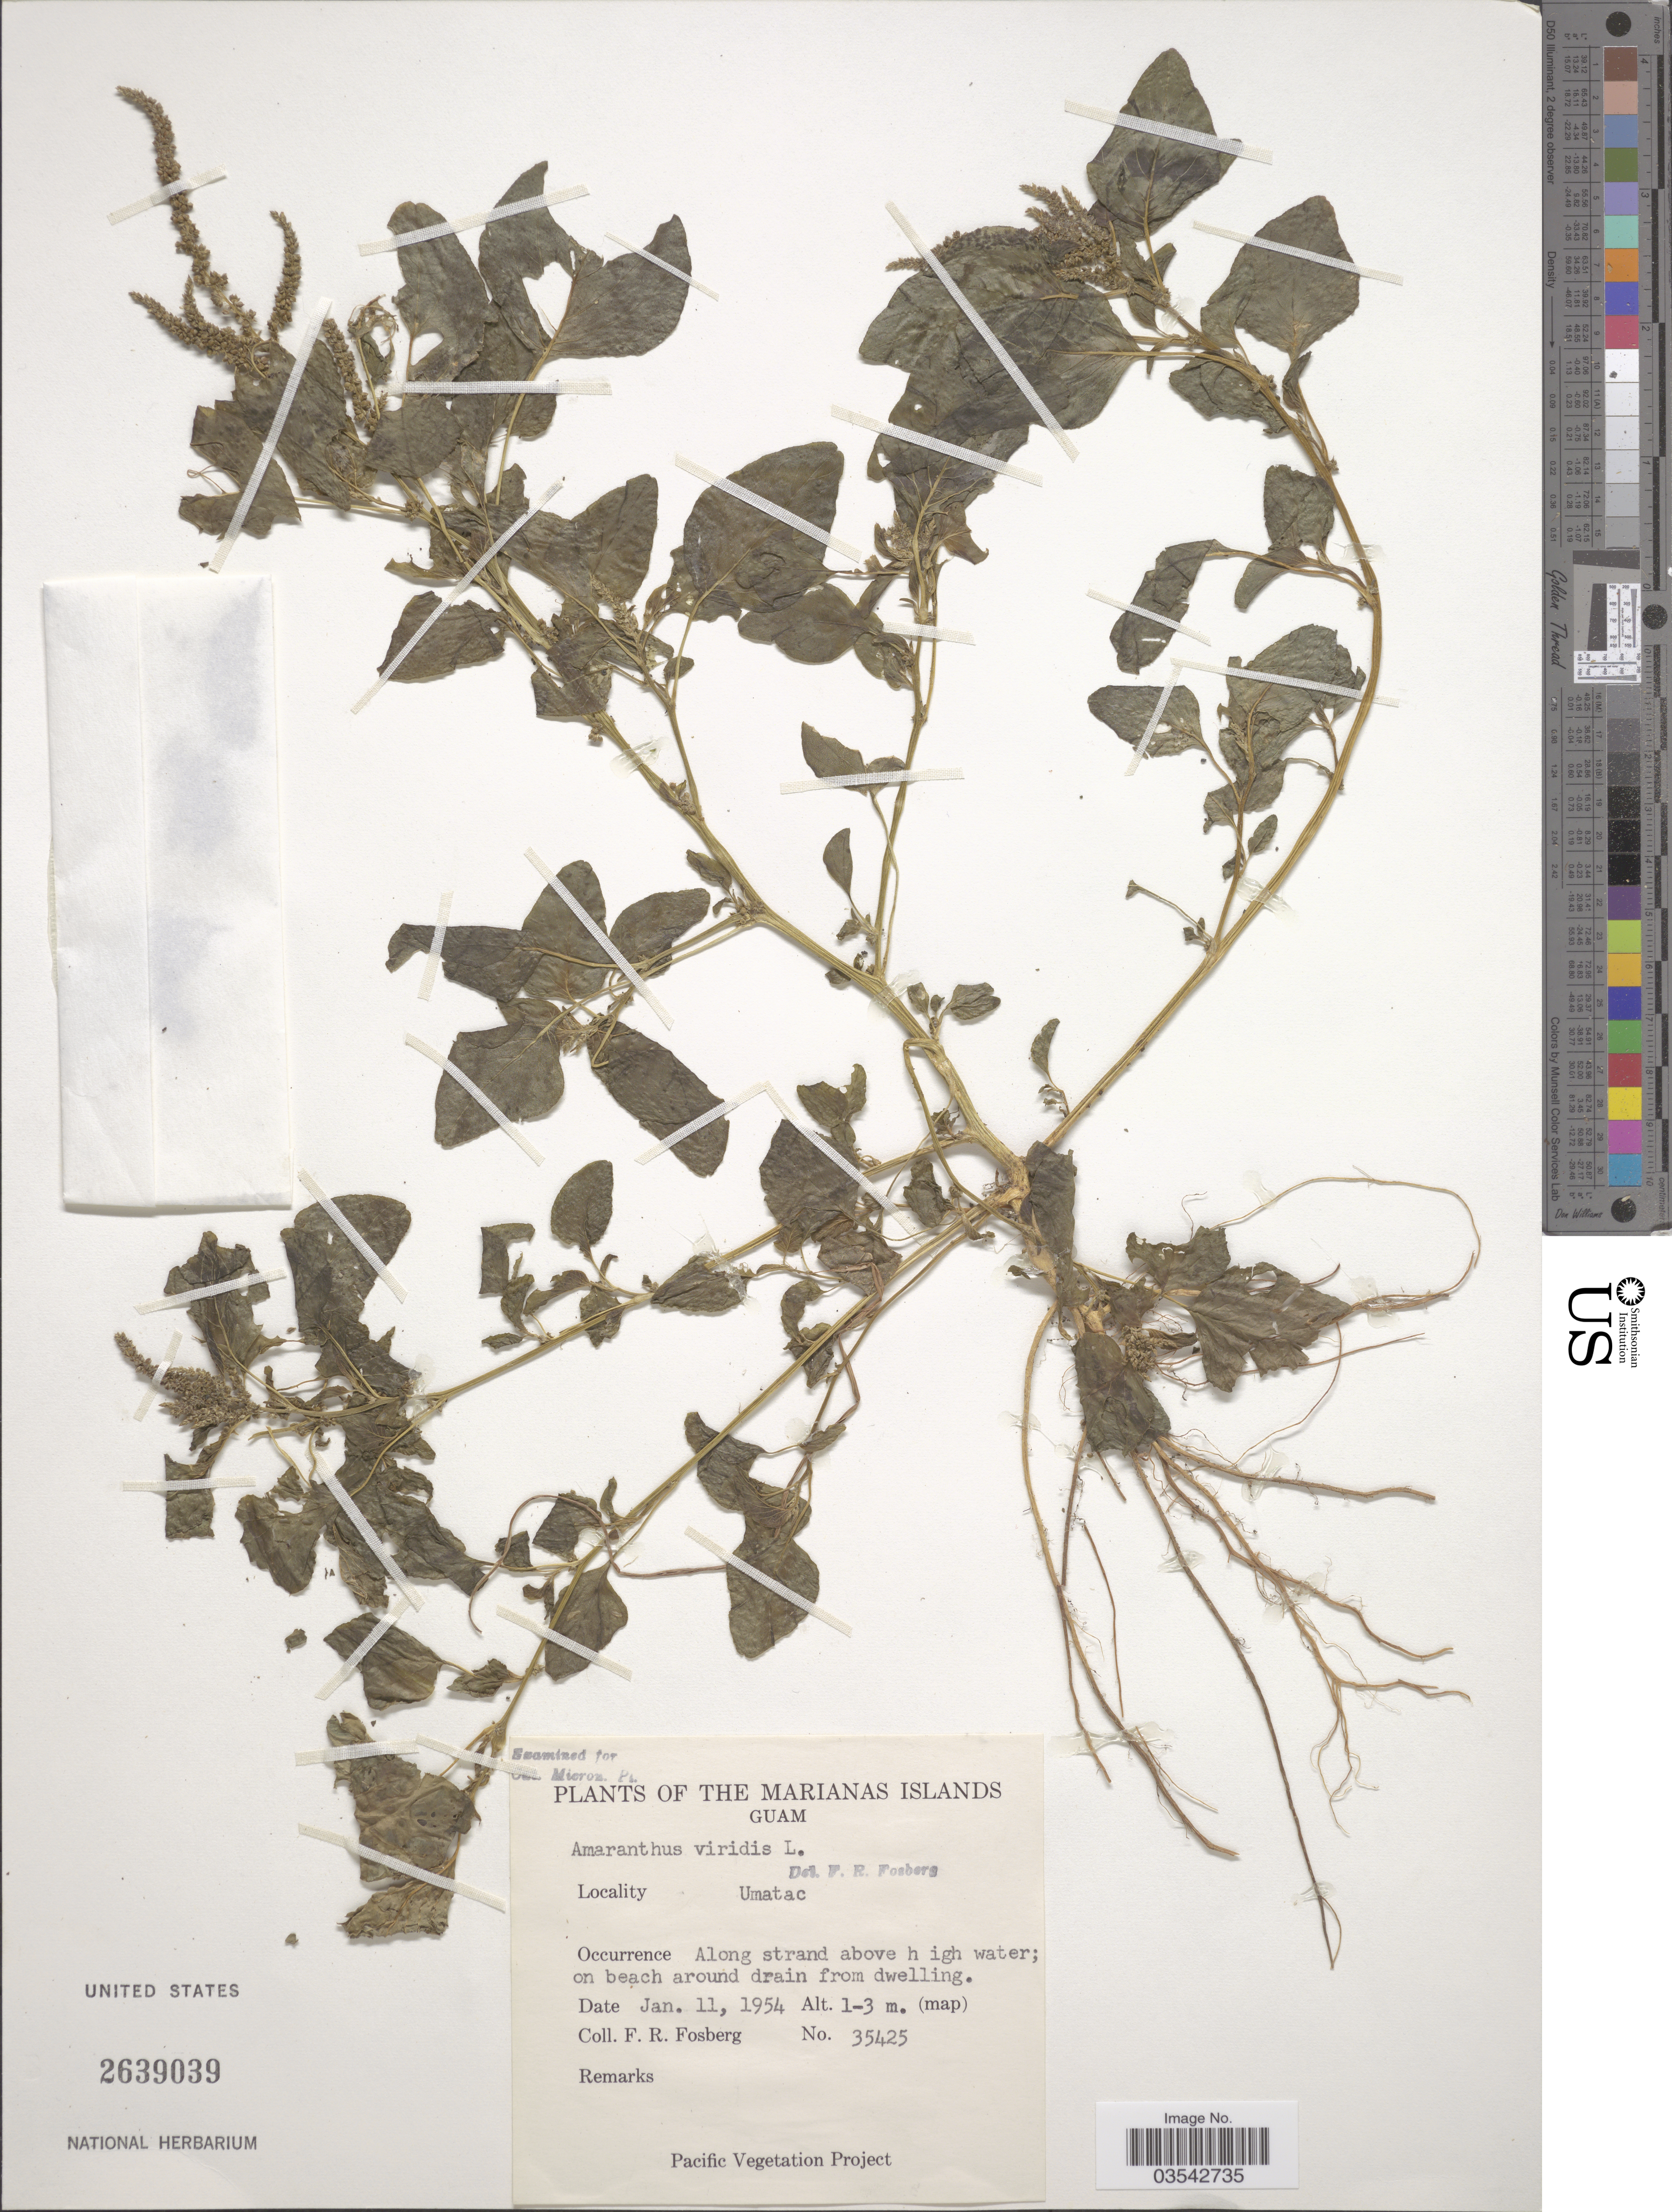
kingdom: Plantae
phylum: Tracheophyta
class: Magnoliopsida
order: Caryophyllales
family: Amaranthaceae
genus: Amaranthus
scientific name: Amaranthus viridis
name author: L.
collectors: F. R. Fosberg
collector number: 35425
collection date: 1954-01-11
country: Guam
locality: The Marianas Islands. Umatac.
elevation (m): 1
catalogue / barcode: US 2639039